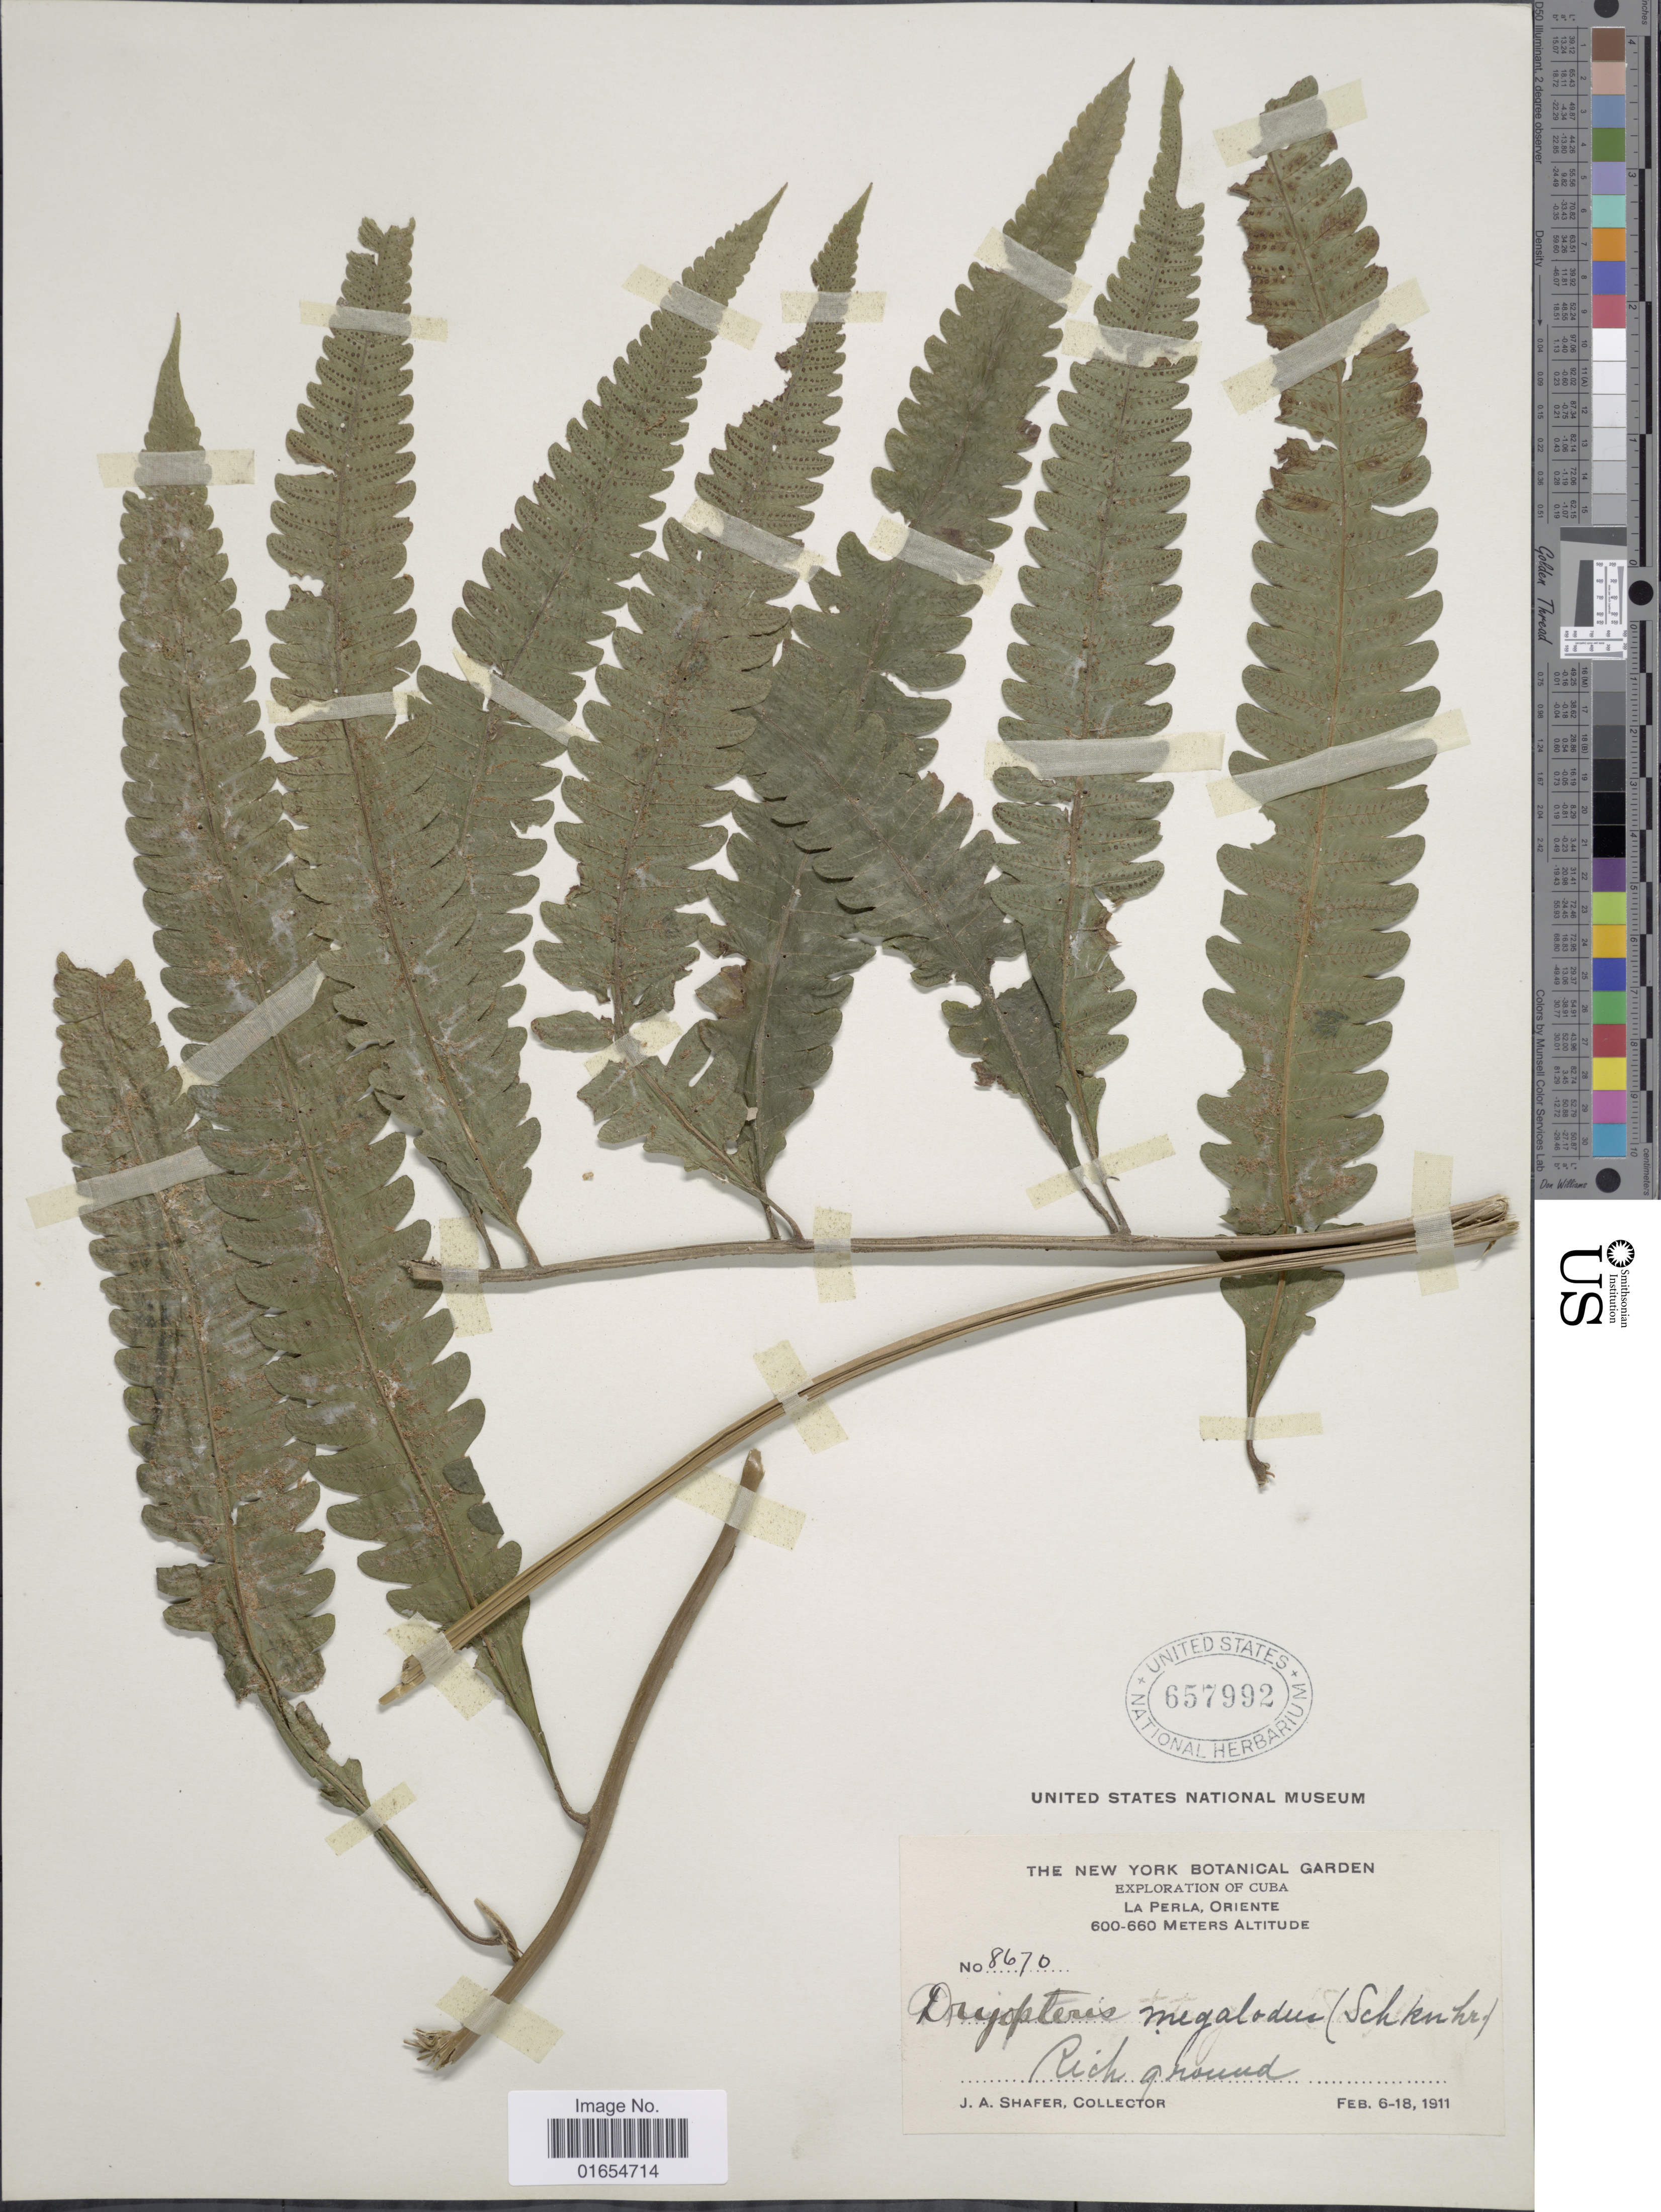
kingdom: Plantae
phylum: Tracheophyta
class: Polypodiopsida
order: Polypodiales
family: Thelypteridaceae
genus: Goniopteris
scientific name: Goniopteris pennata (Poir.) comb. nov., ined 2015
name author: (Poir.)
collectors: J. A. Shafer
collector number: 8670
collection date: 1911-02-06/1911-02-18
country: Cuba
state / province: Oriente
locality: La Perla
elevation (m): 600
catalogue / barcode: US 657992